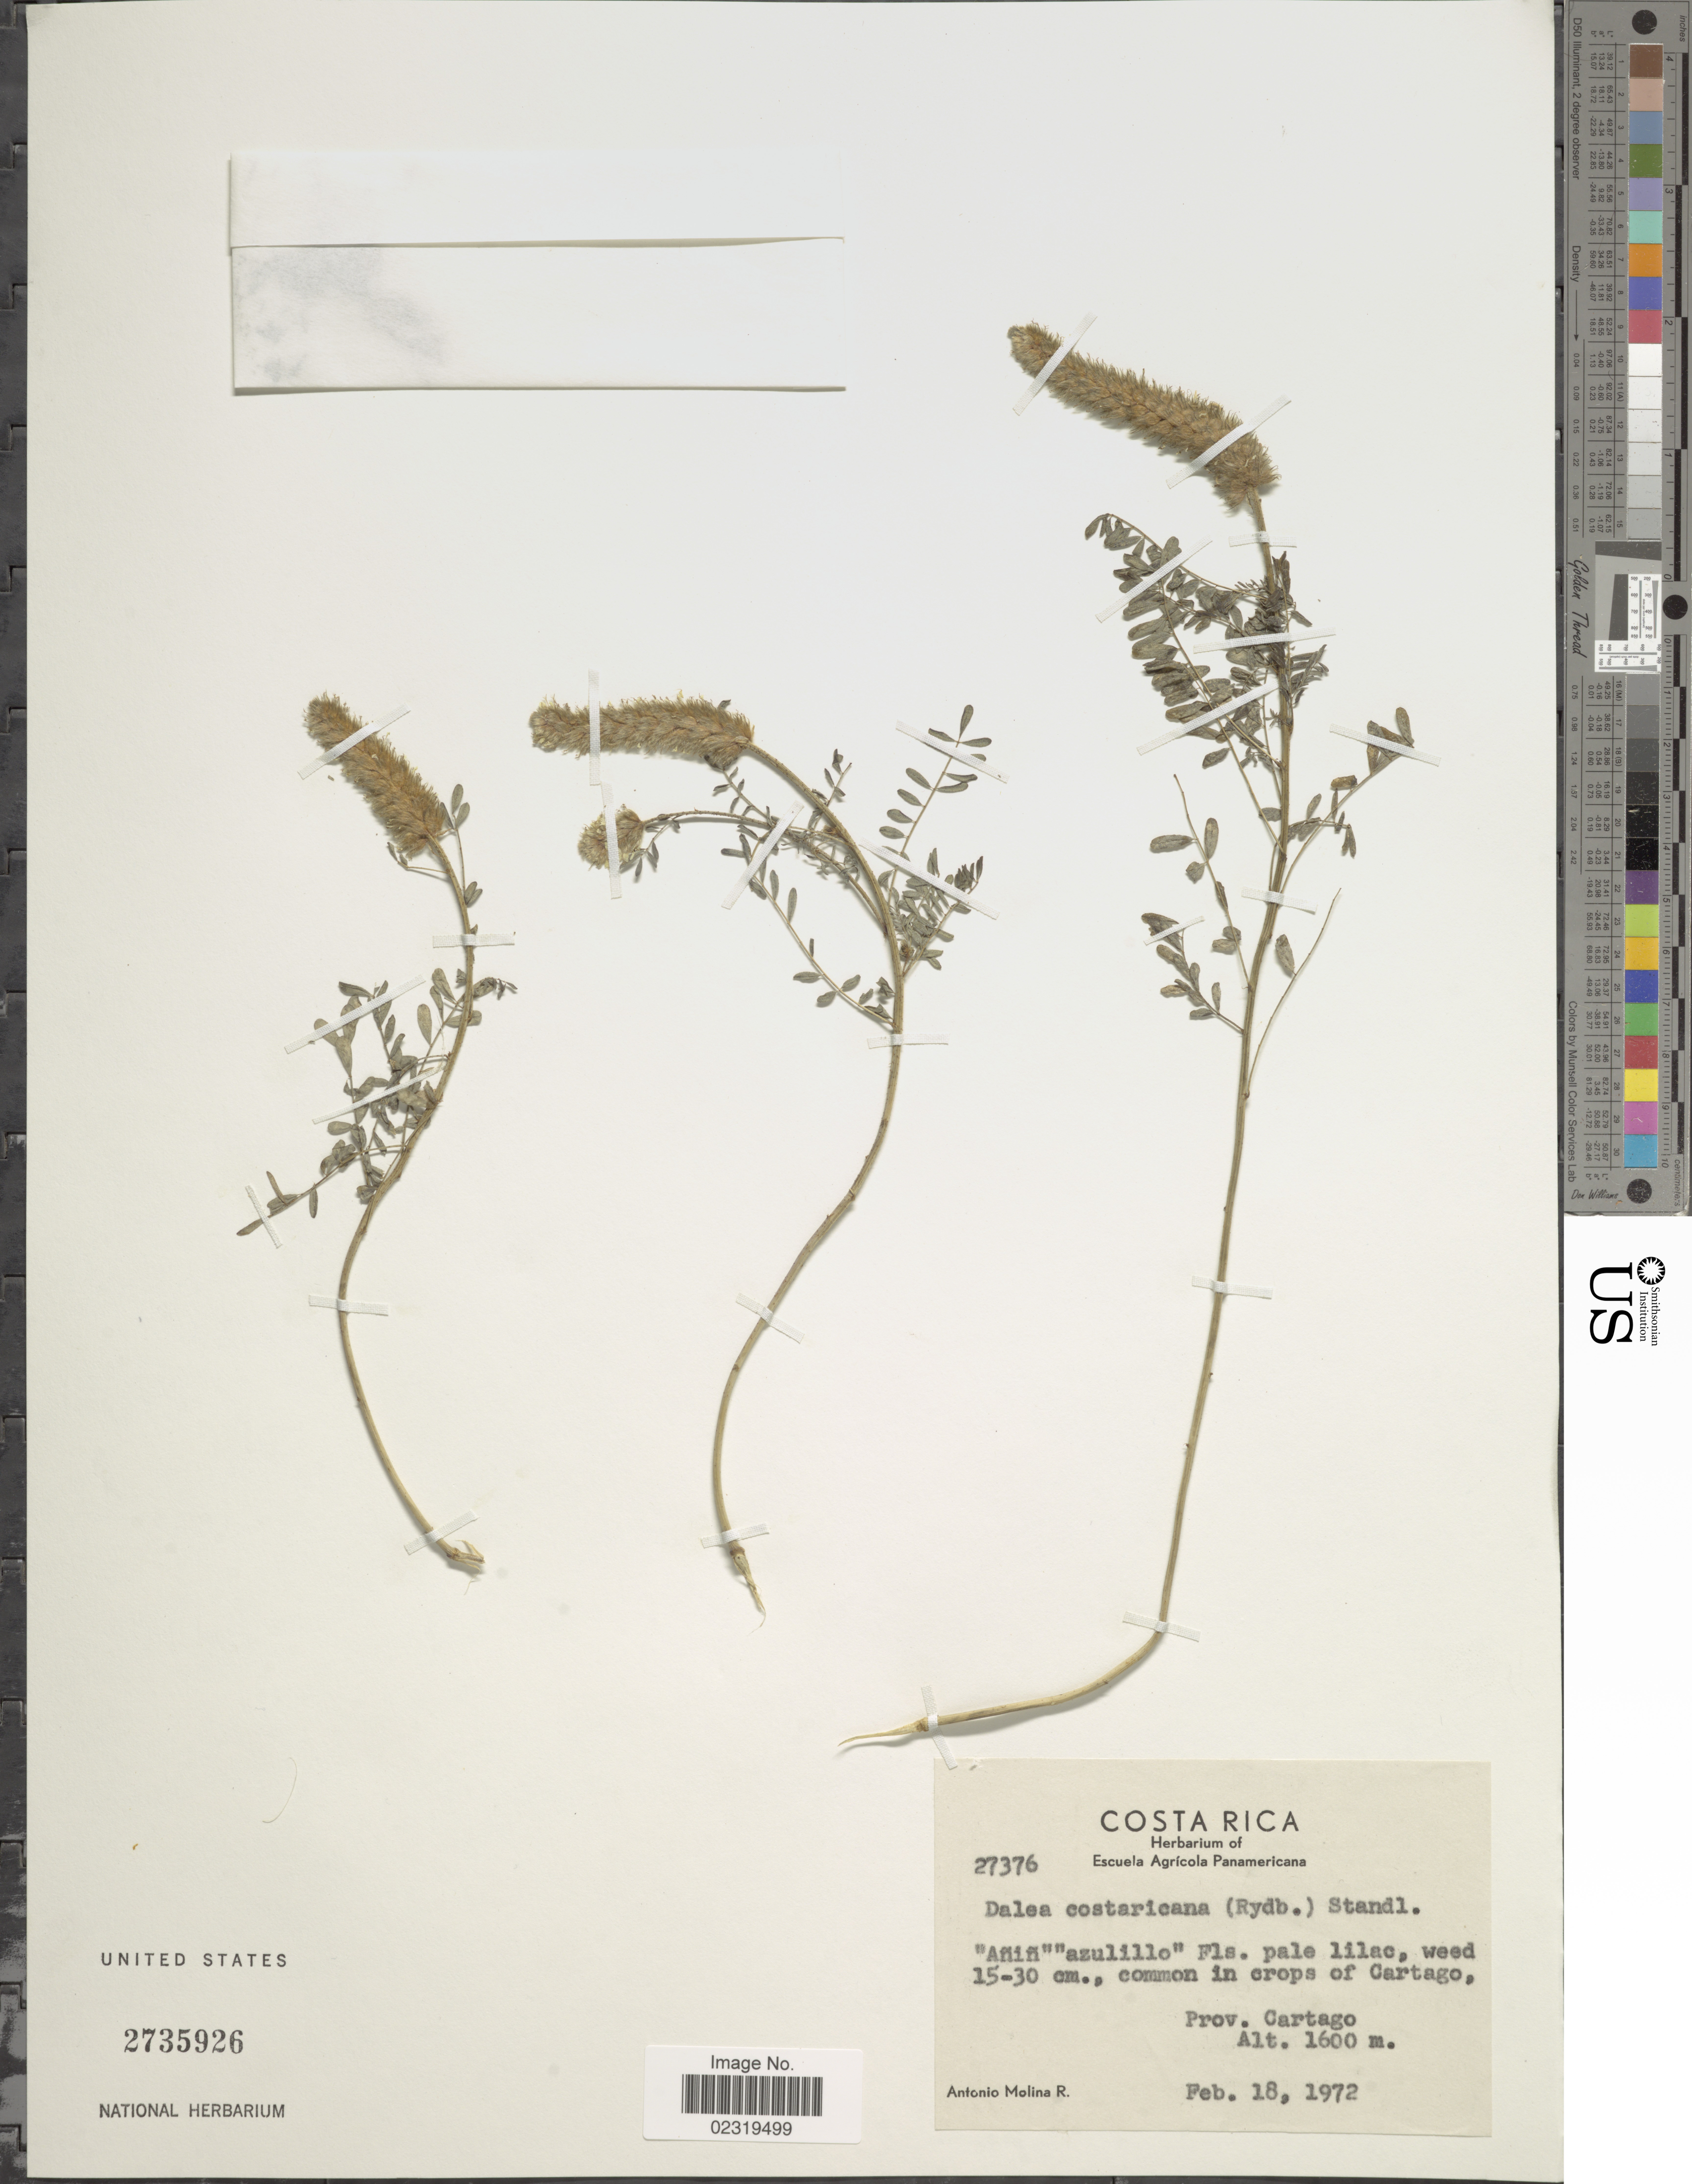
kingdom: Plantae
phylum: Tracheophyta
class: Magnoliopsida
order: Fabales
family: Fabaceae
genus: Dalea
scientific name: Dalea leporina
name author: (Aiton) Bullock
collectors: A. Molina R.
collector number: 27376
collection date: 1972-02-18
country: Costa Rica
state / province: Cartago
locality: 'Añiñ' azulillo'; common in crops of Cartago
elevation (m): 1600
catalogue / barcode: US 2735926